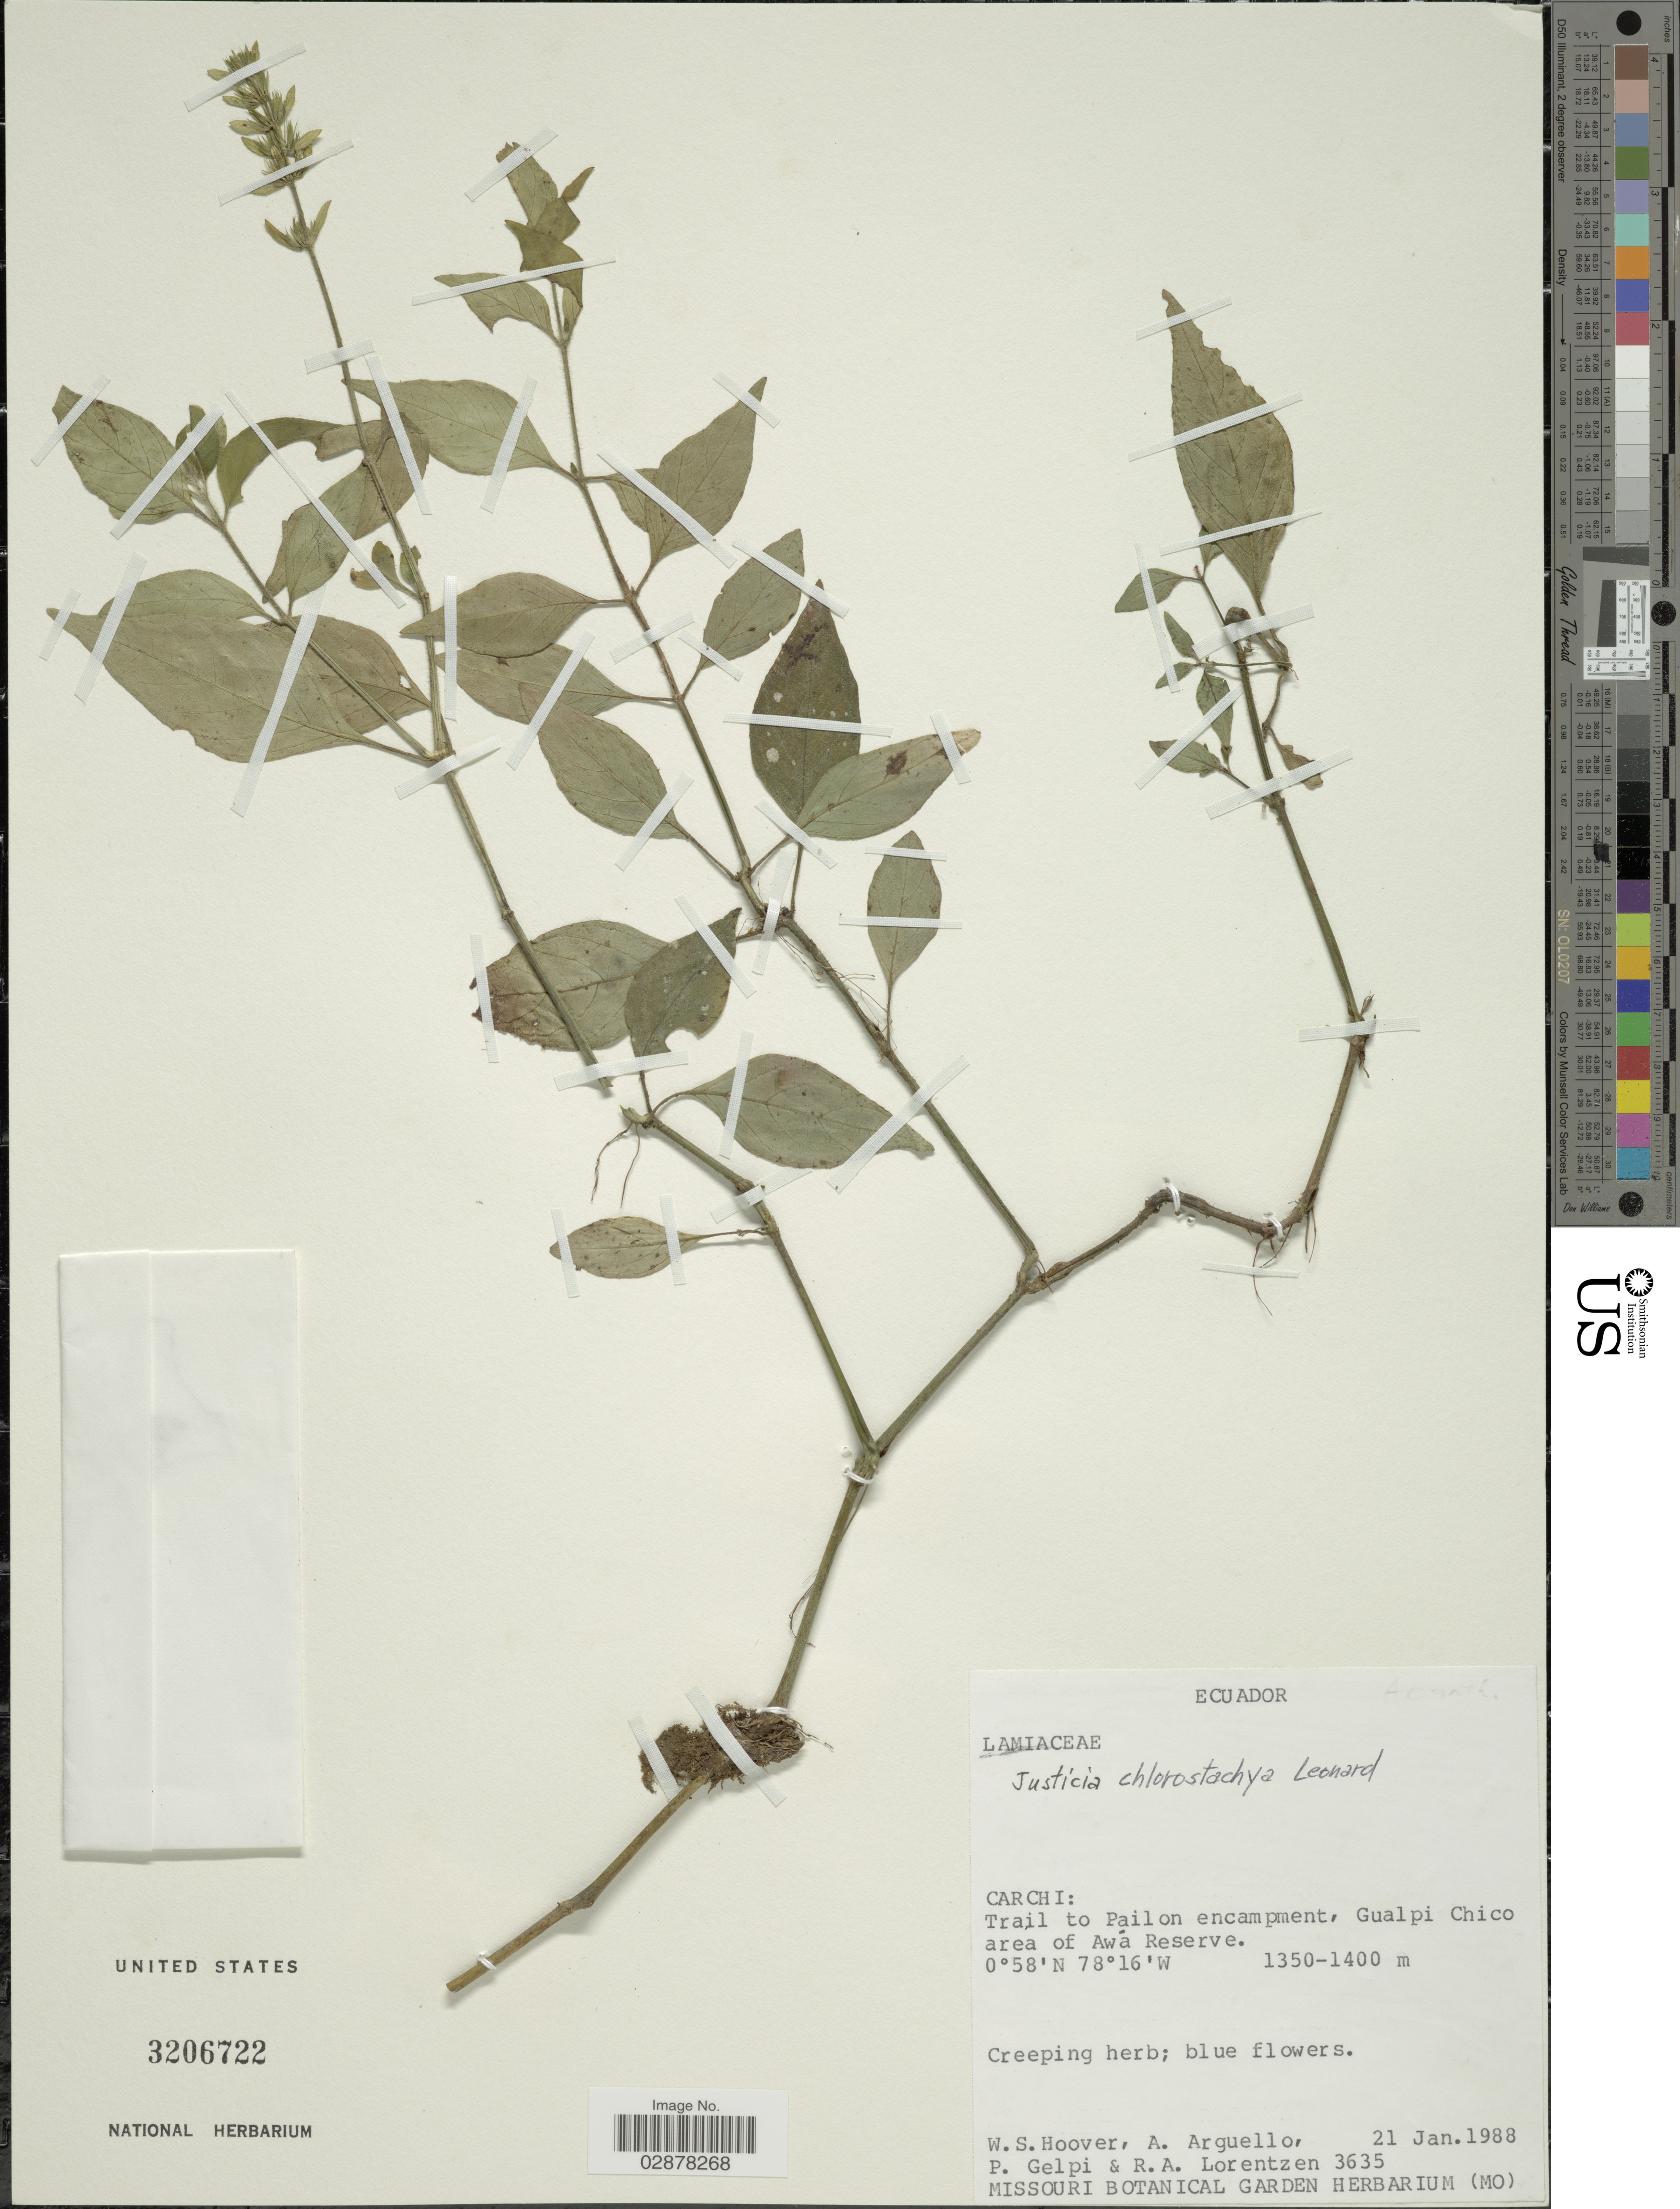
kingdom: Plantae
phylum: Tracheophyta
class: Magnoliopsida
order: Lamiales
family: Acanthaceae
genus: Justicia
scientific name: Justicia chlorostachya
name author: Leonard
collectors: W. S. Hoover, A. Arguello, P. Gelpi & R. Lorentzen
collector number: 3635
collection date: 1988-01-21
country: Ecuador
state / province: Carchi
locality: Trail to Pailon encampment, Gualpi Chico area of Awá Reserve.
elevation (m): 1350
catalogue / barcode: US 3206722